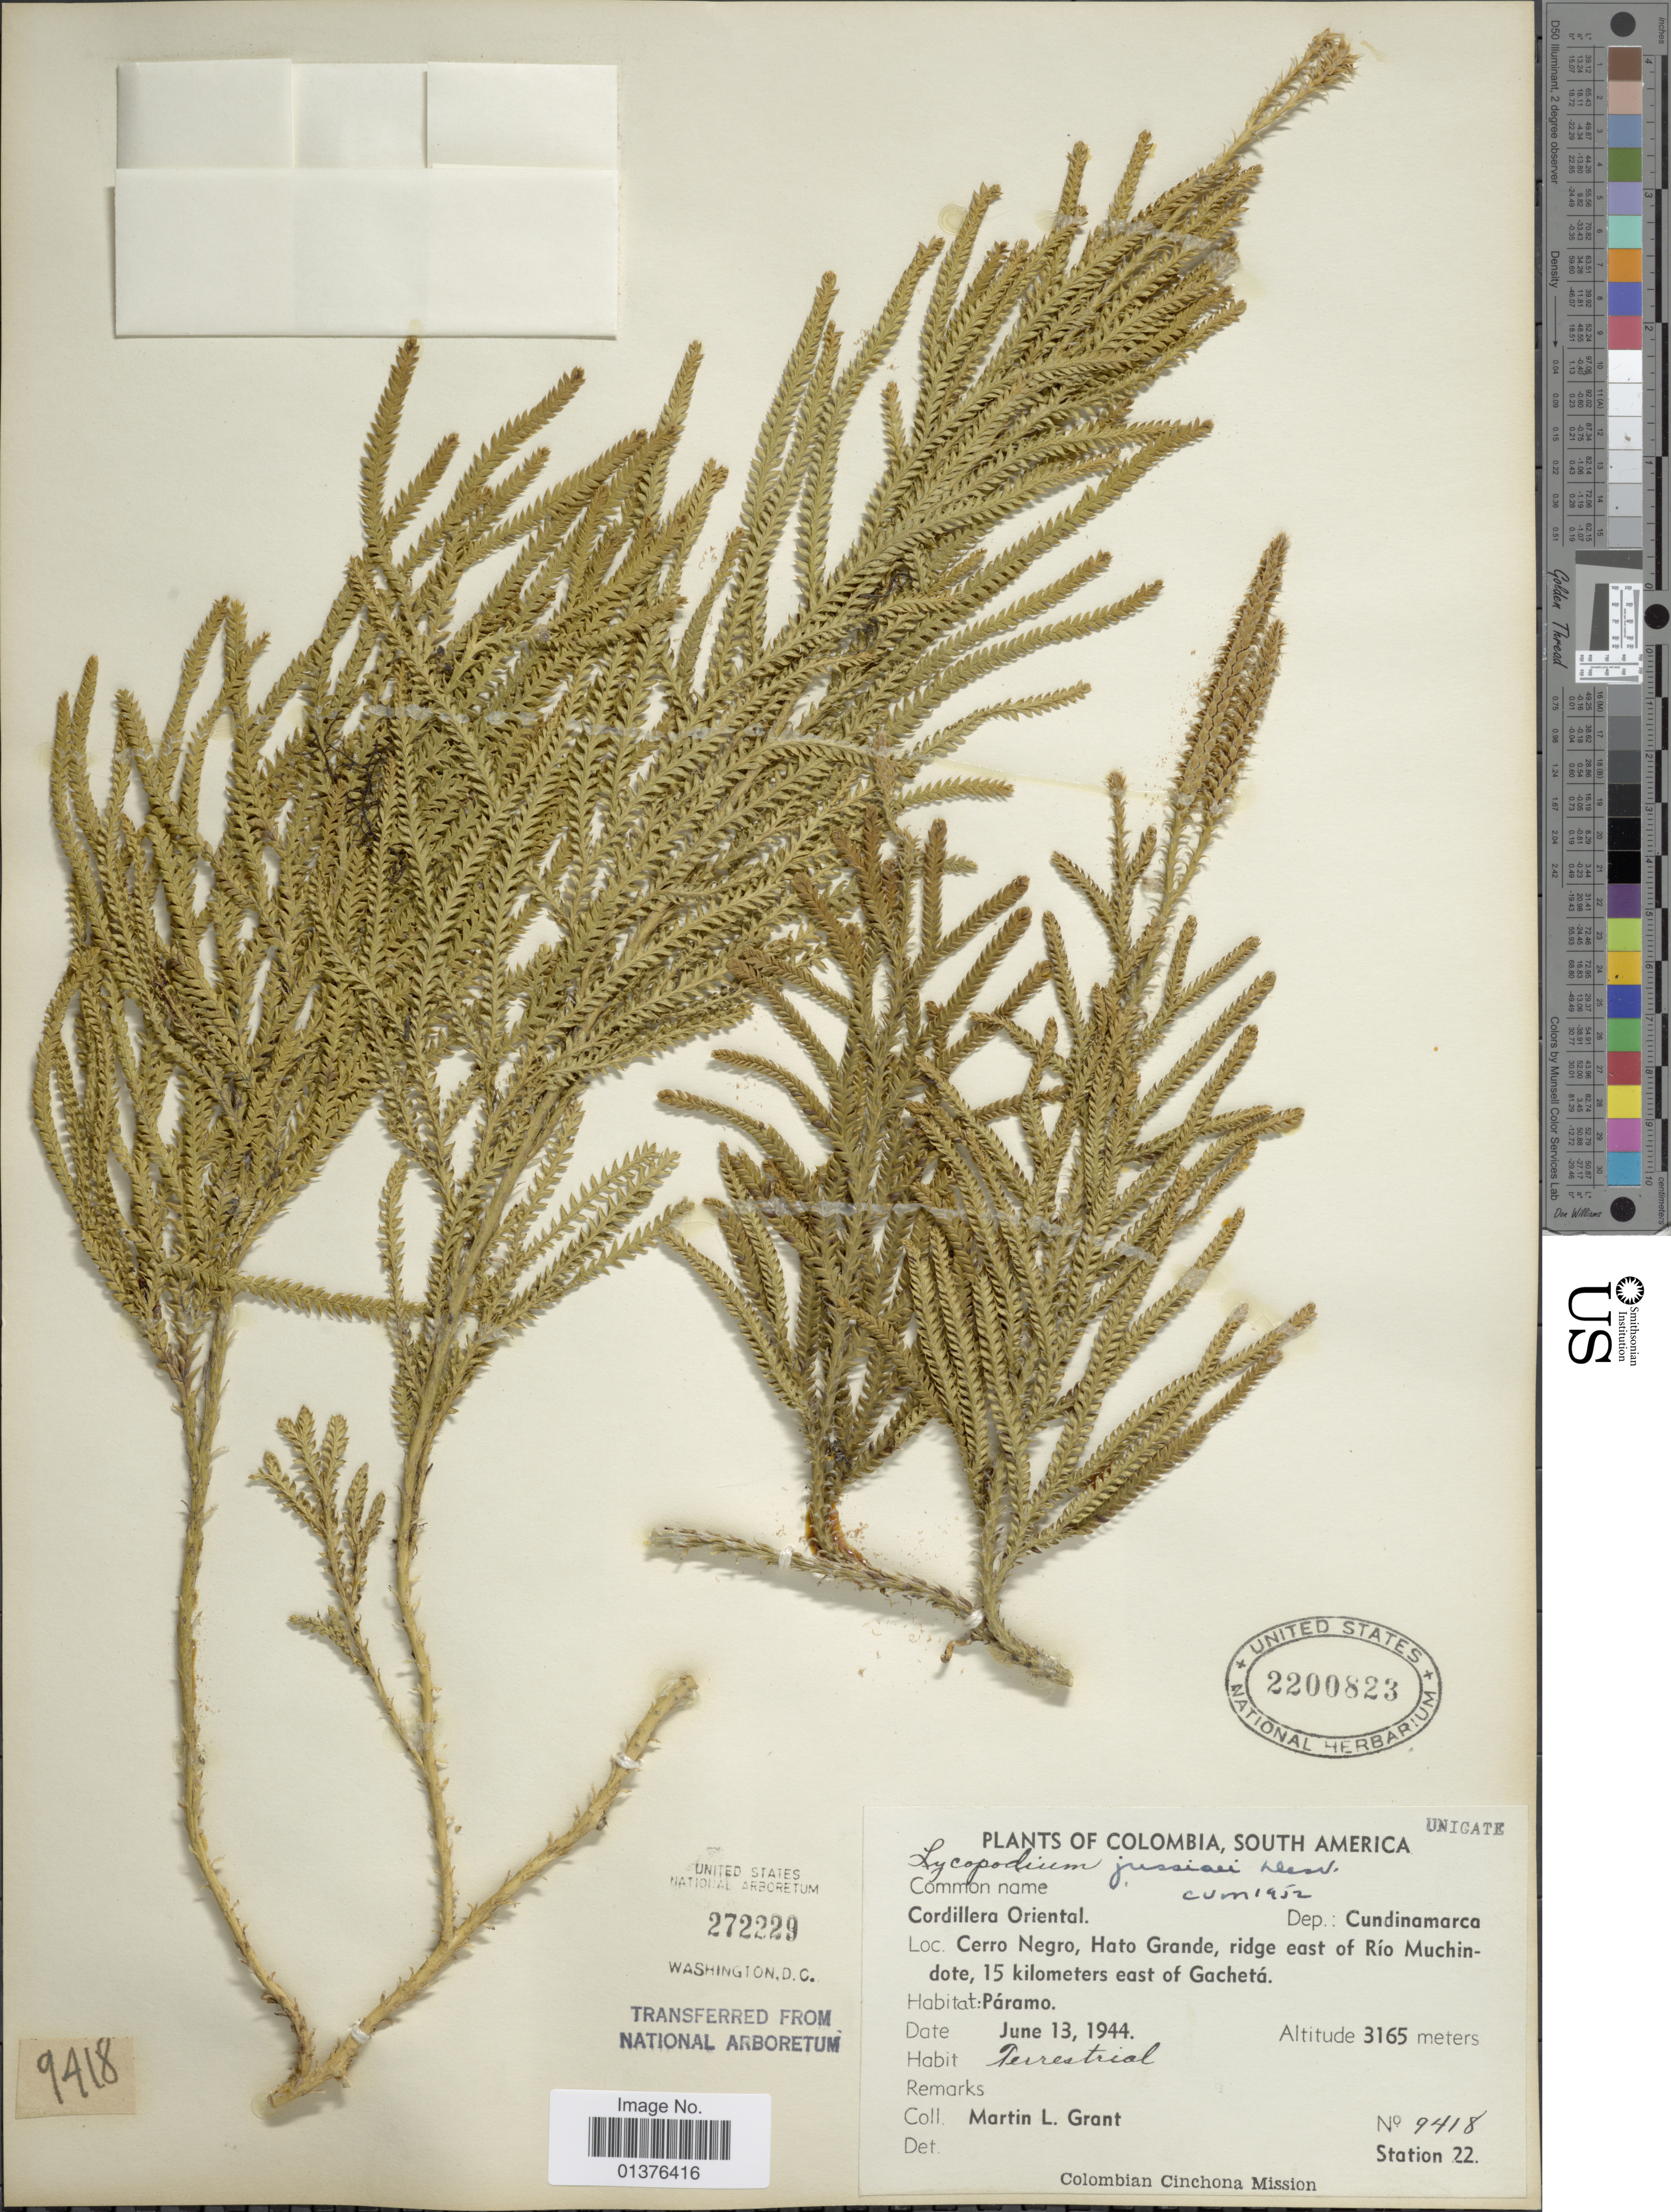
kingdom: Plantae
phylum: Tracheophyta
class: Lycopodiopsida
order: Lycopodiales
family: Lycopodiaceae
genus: Diphasium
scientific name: Diphasium jussiaei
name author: (Desv.) C. Presl ex Rothm.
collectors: M. L. Grant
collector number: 9418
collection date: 1944-06-13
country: Colombia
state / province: Cundinamarca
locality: Cerro Negro, Hato Grande, ridge east of Rio Munchindote, 15km east of Gachetá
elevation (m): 3165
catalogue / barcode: US 2200823